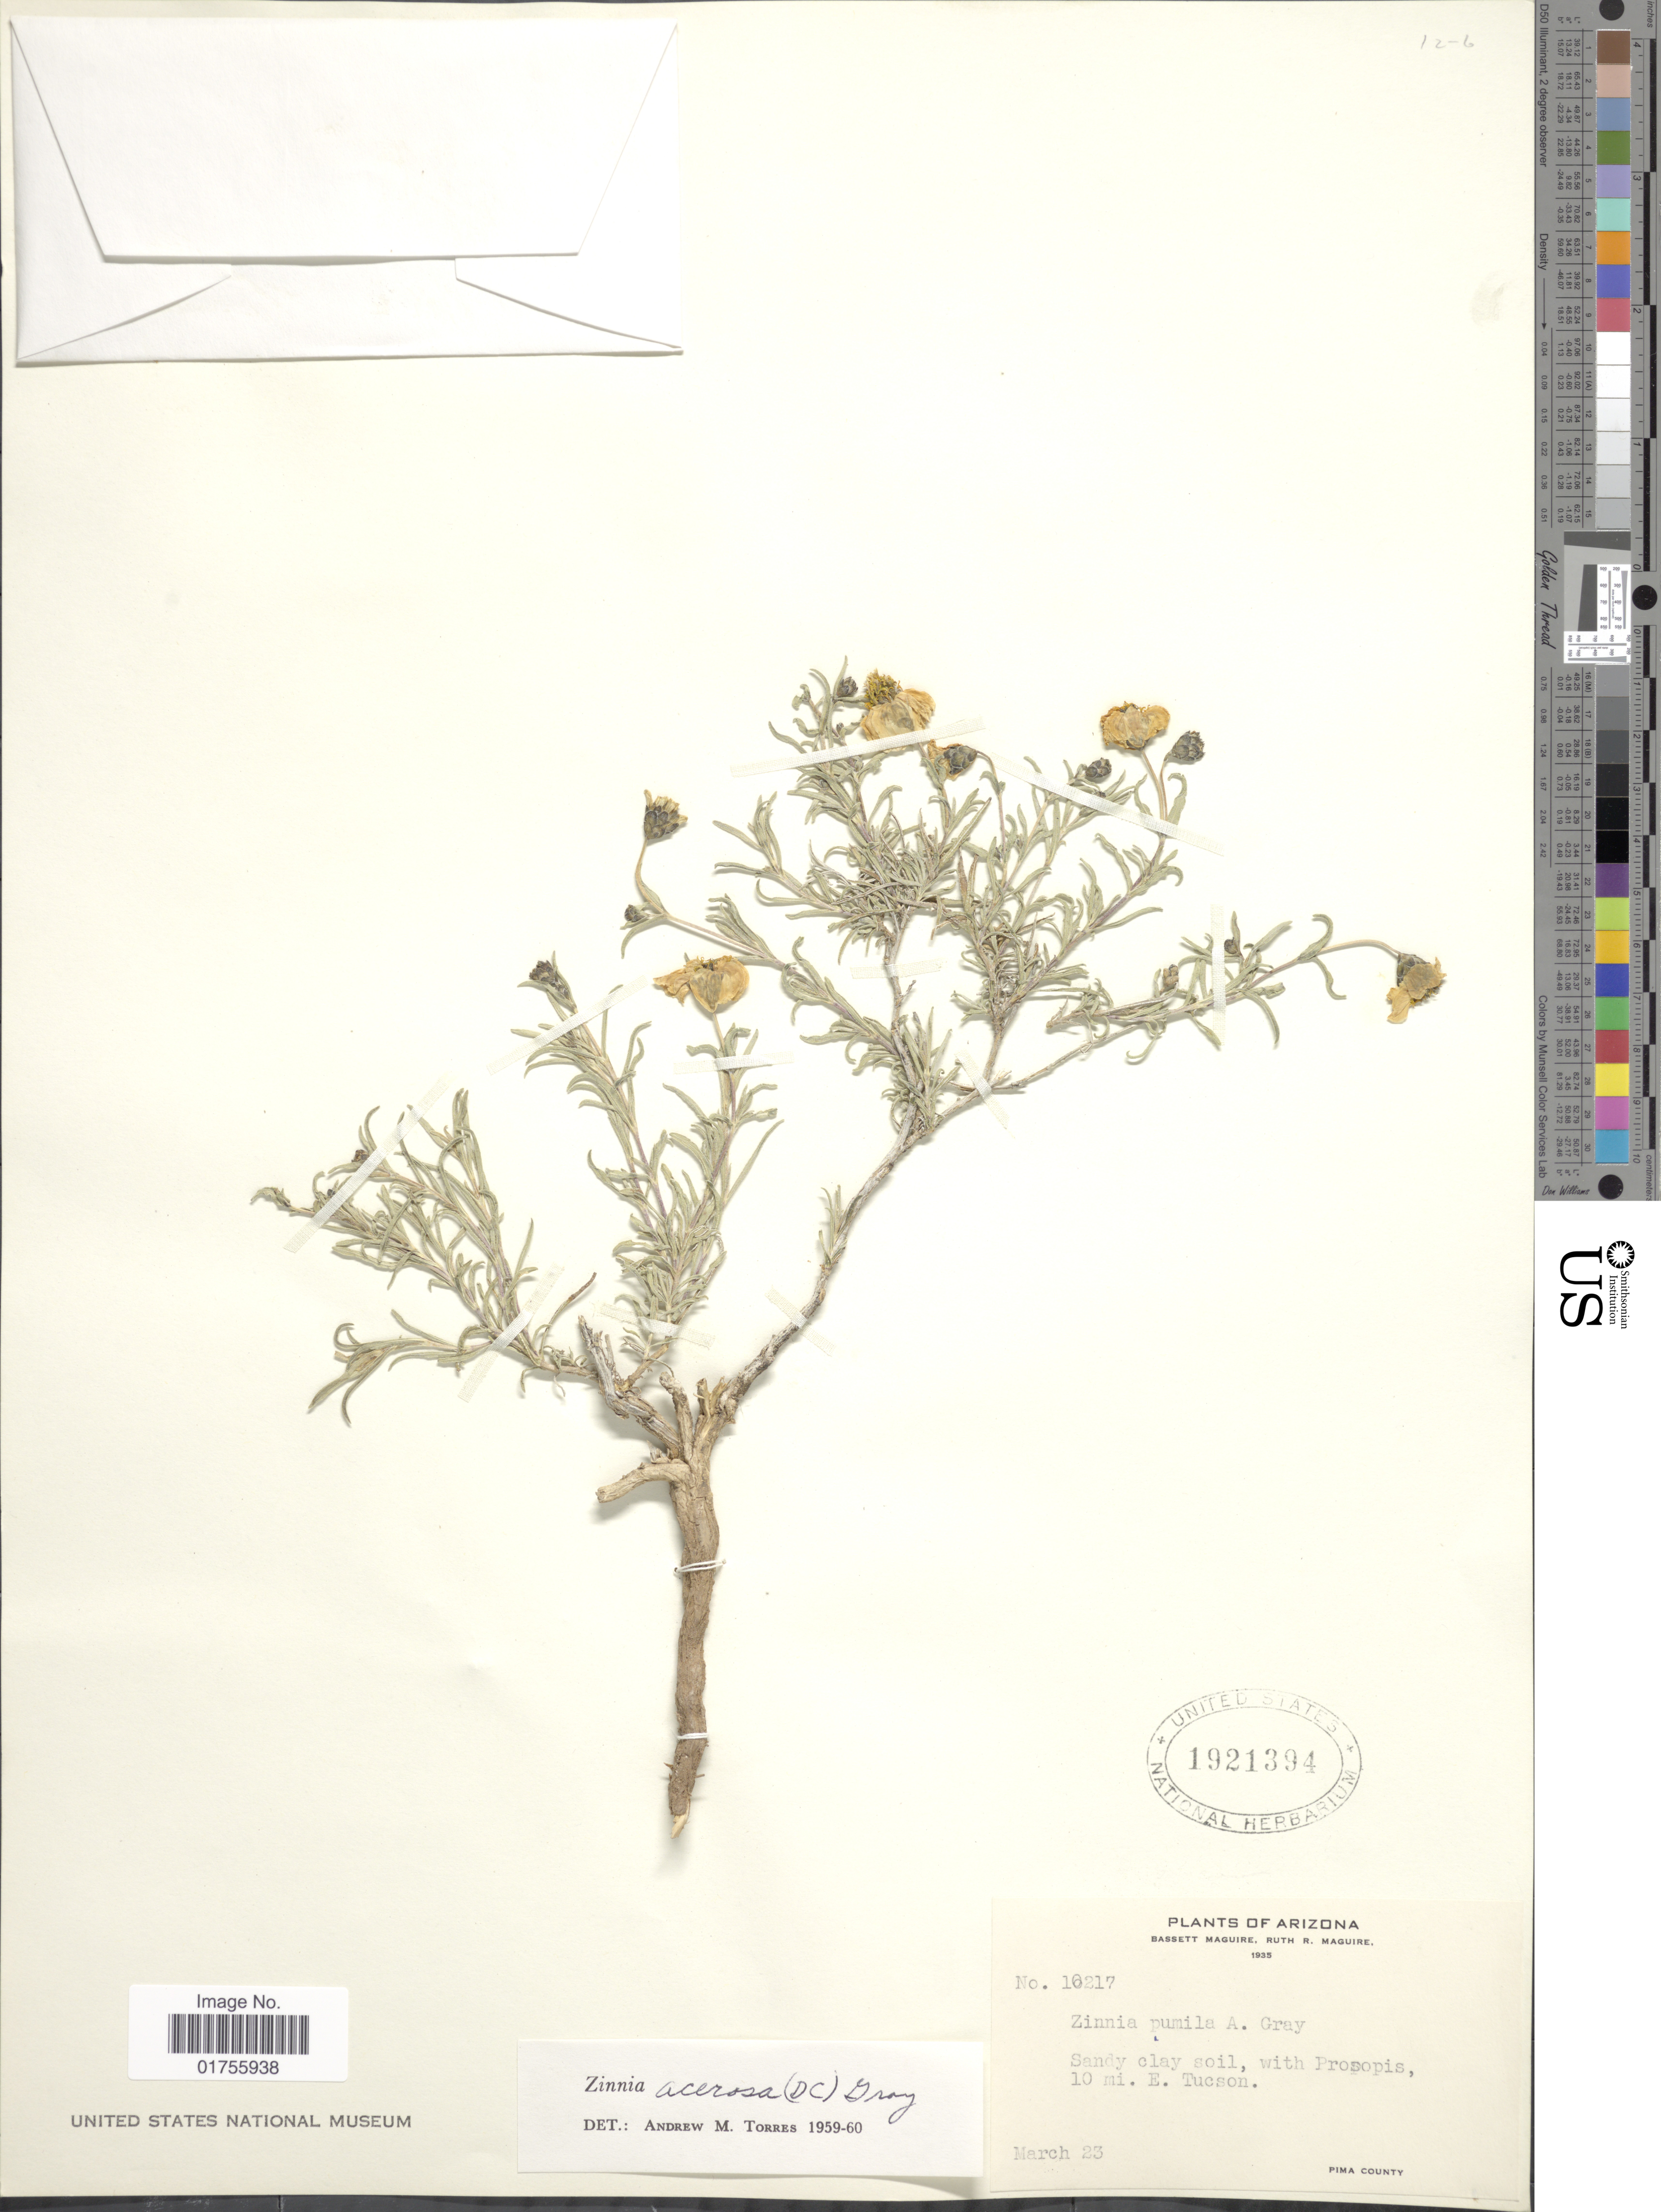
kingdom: Plantae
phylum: Tracheophyta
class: Magnoliopsida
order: Asterales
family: Asteraceae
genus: Zinnia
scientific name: Zinnia acerosa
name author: (DC.) A. Gray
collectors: B. Maguire & R. R. Maguire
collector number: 10217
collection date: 1935-03-23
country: United States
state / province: Arizona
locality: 10 mi. E. Tucson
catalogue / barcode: US 1921394